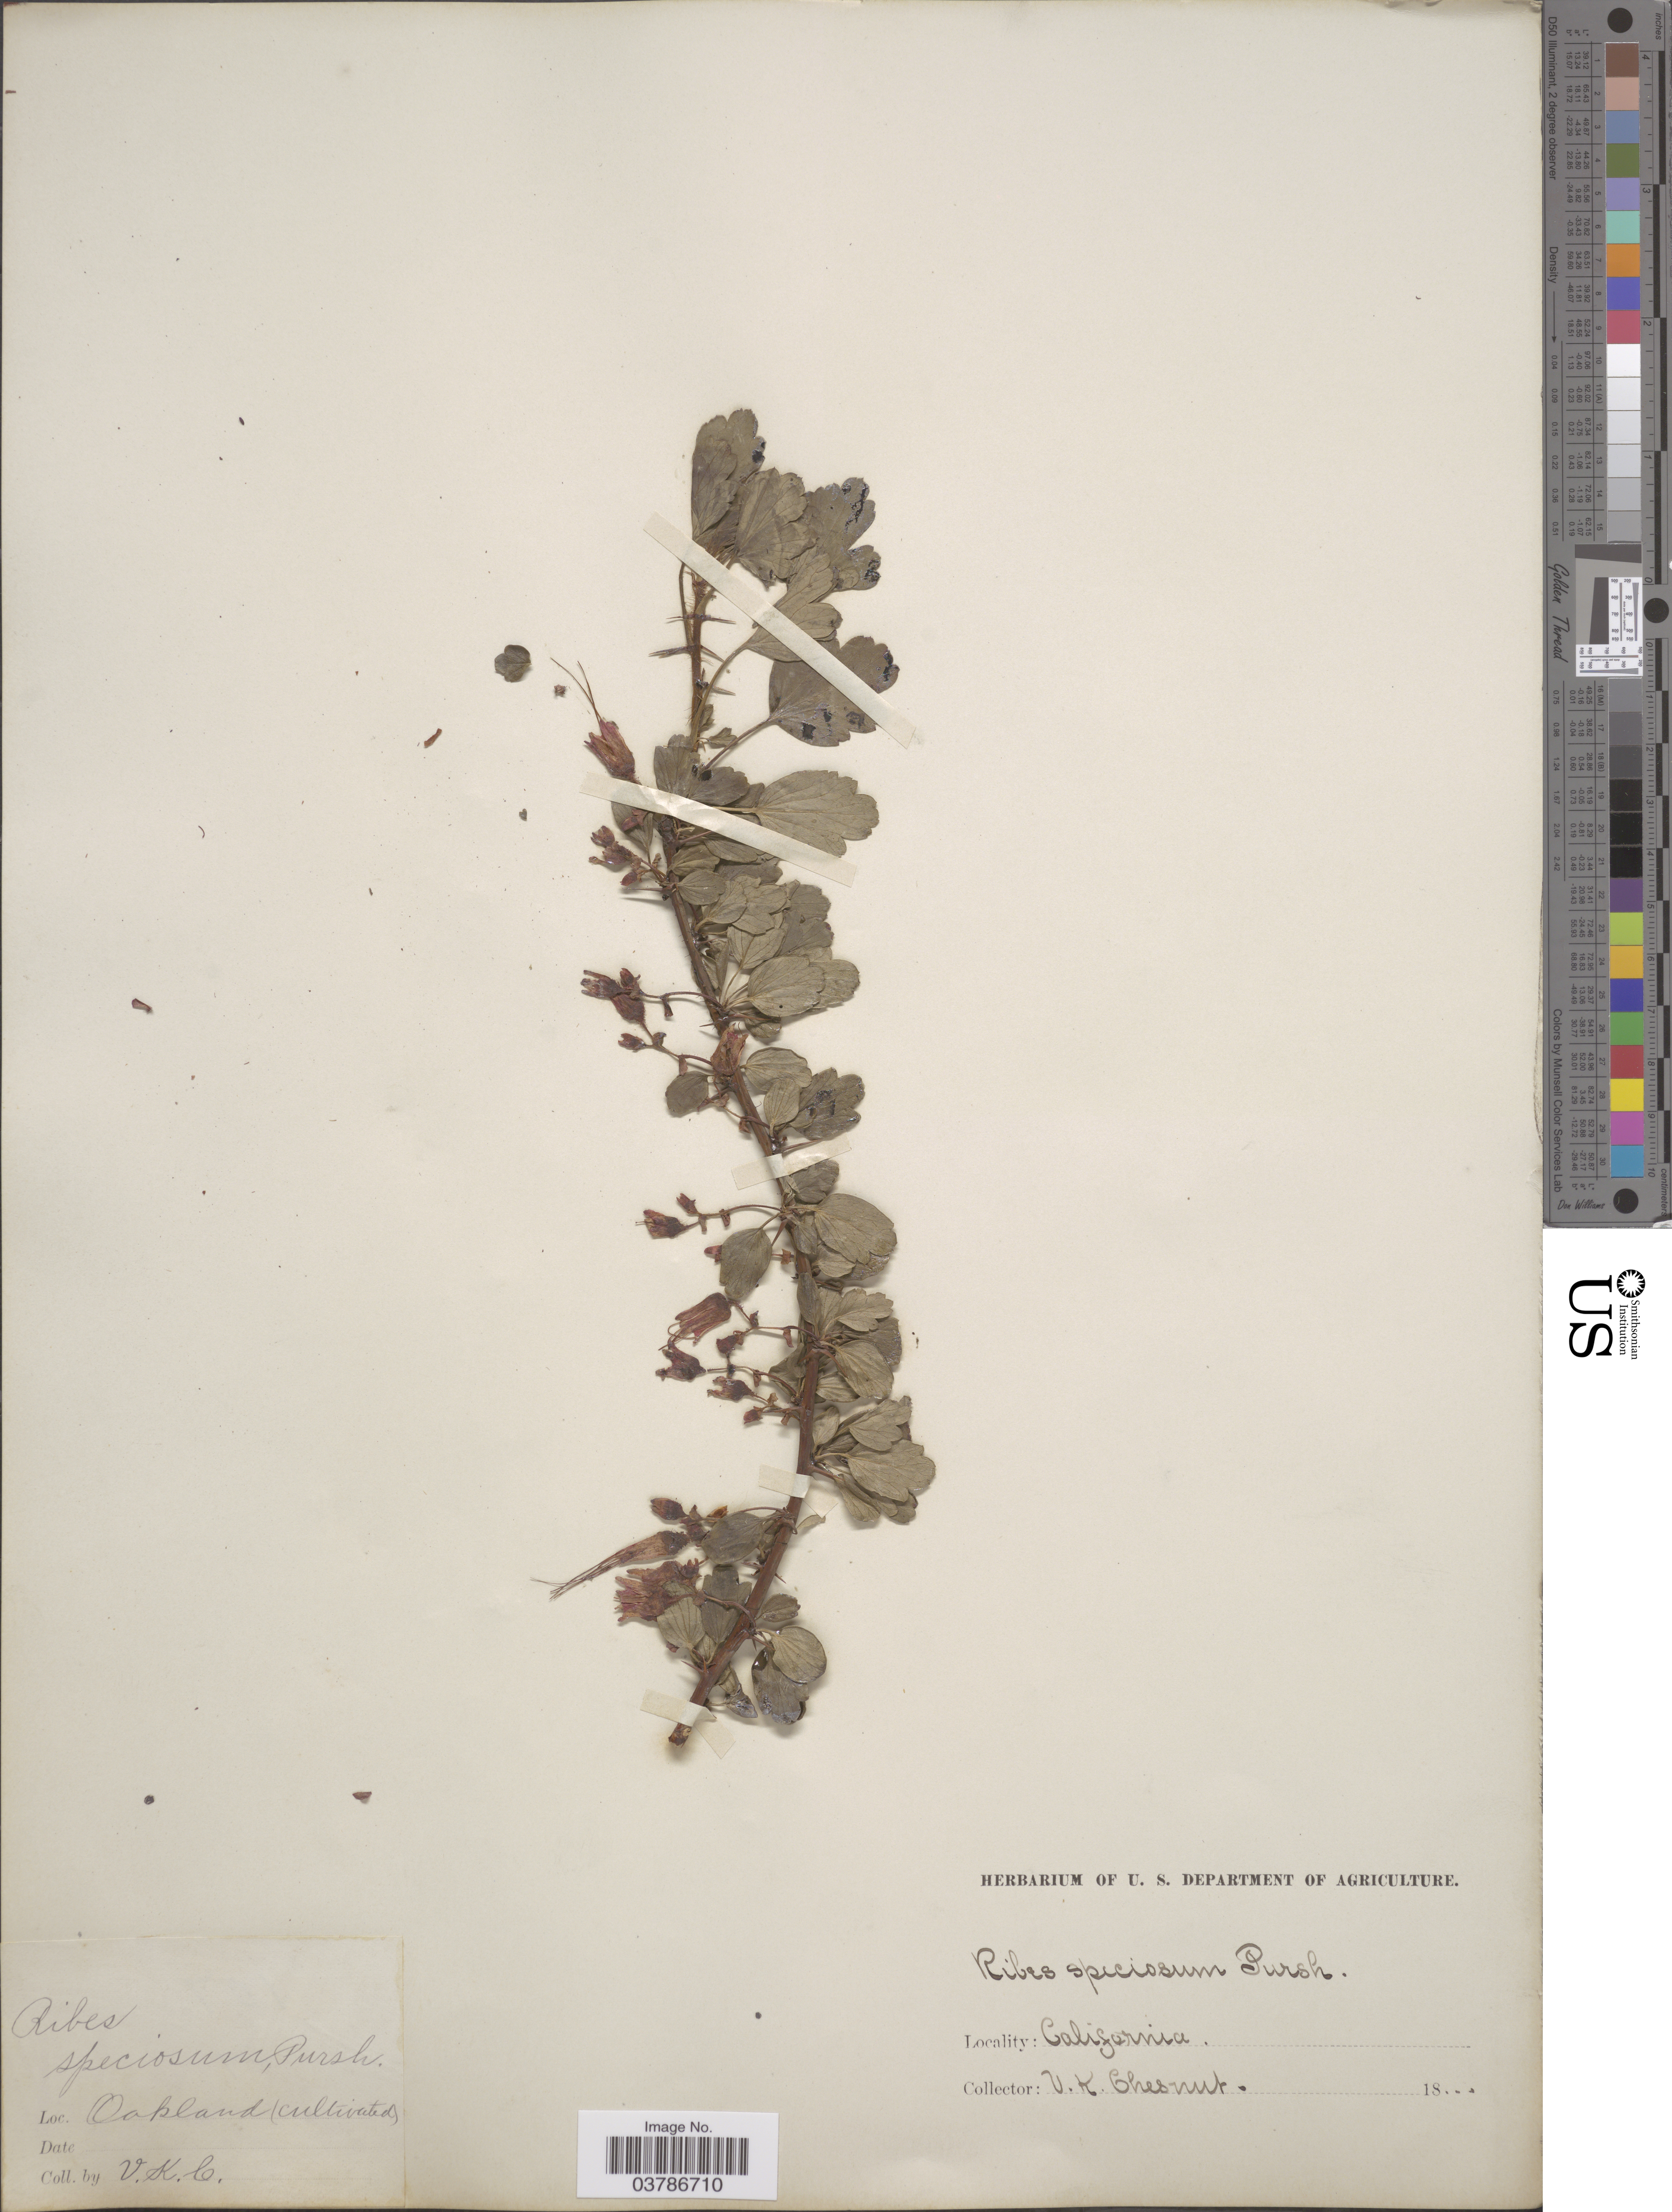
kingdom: Plantae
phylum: Tracheophyta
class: Magnoliopsida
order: Saxifragales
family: Grossulariaceae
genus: Ribes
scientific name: Ribes speciosum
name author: Pursh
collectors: V. Chesnut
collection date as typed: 18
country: United States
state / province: California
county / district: Alameda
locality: Oakland.